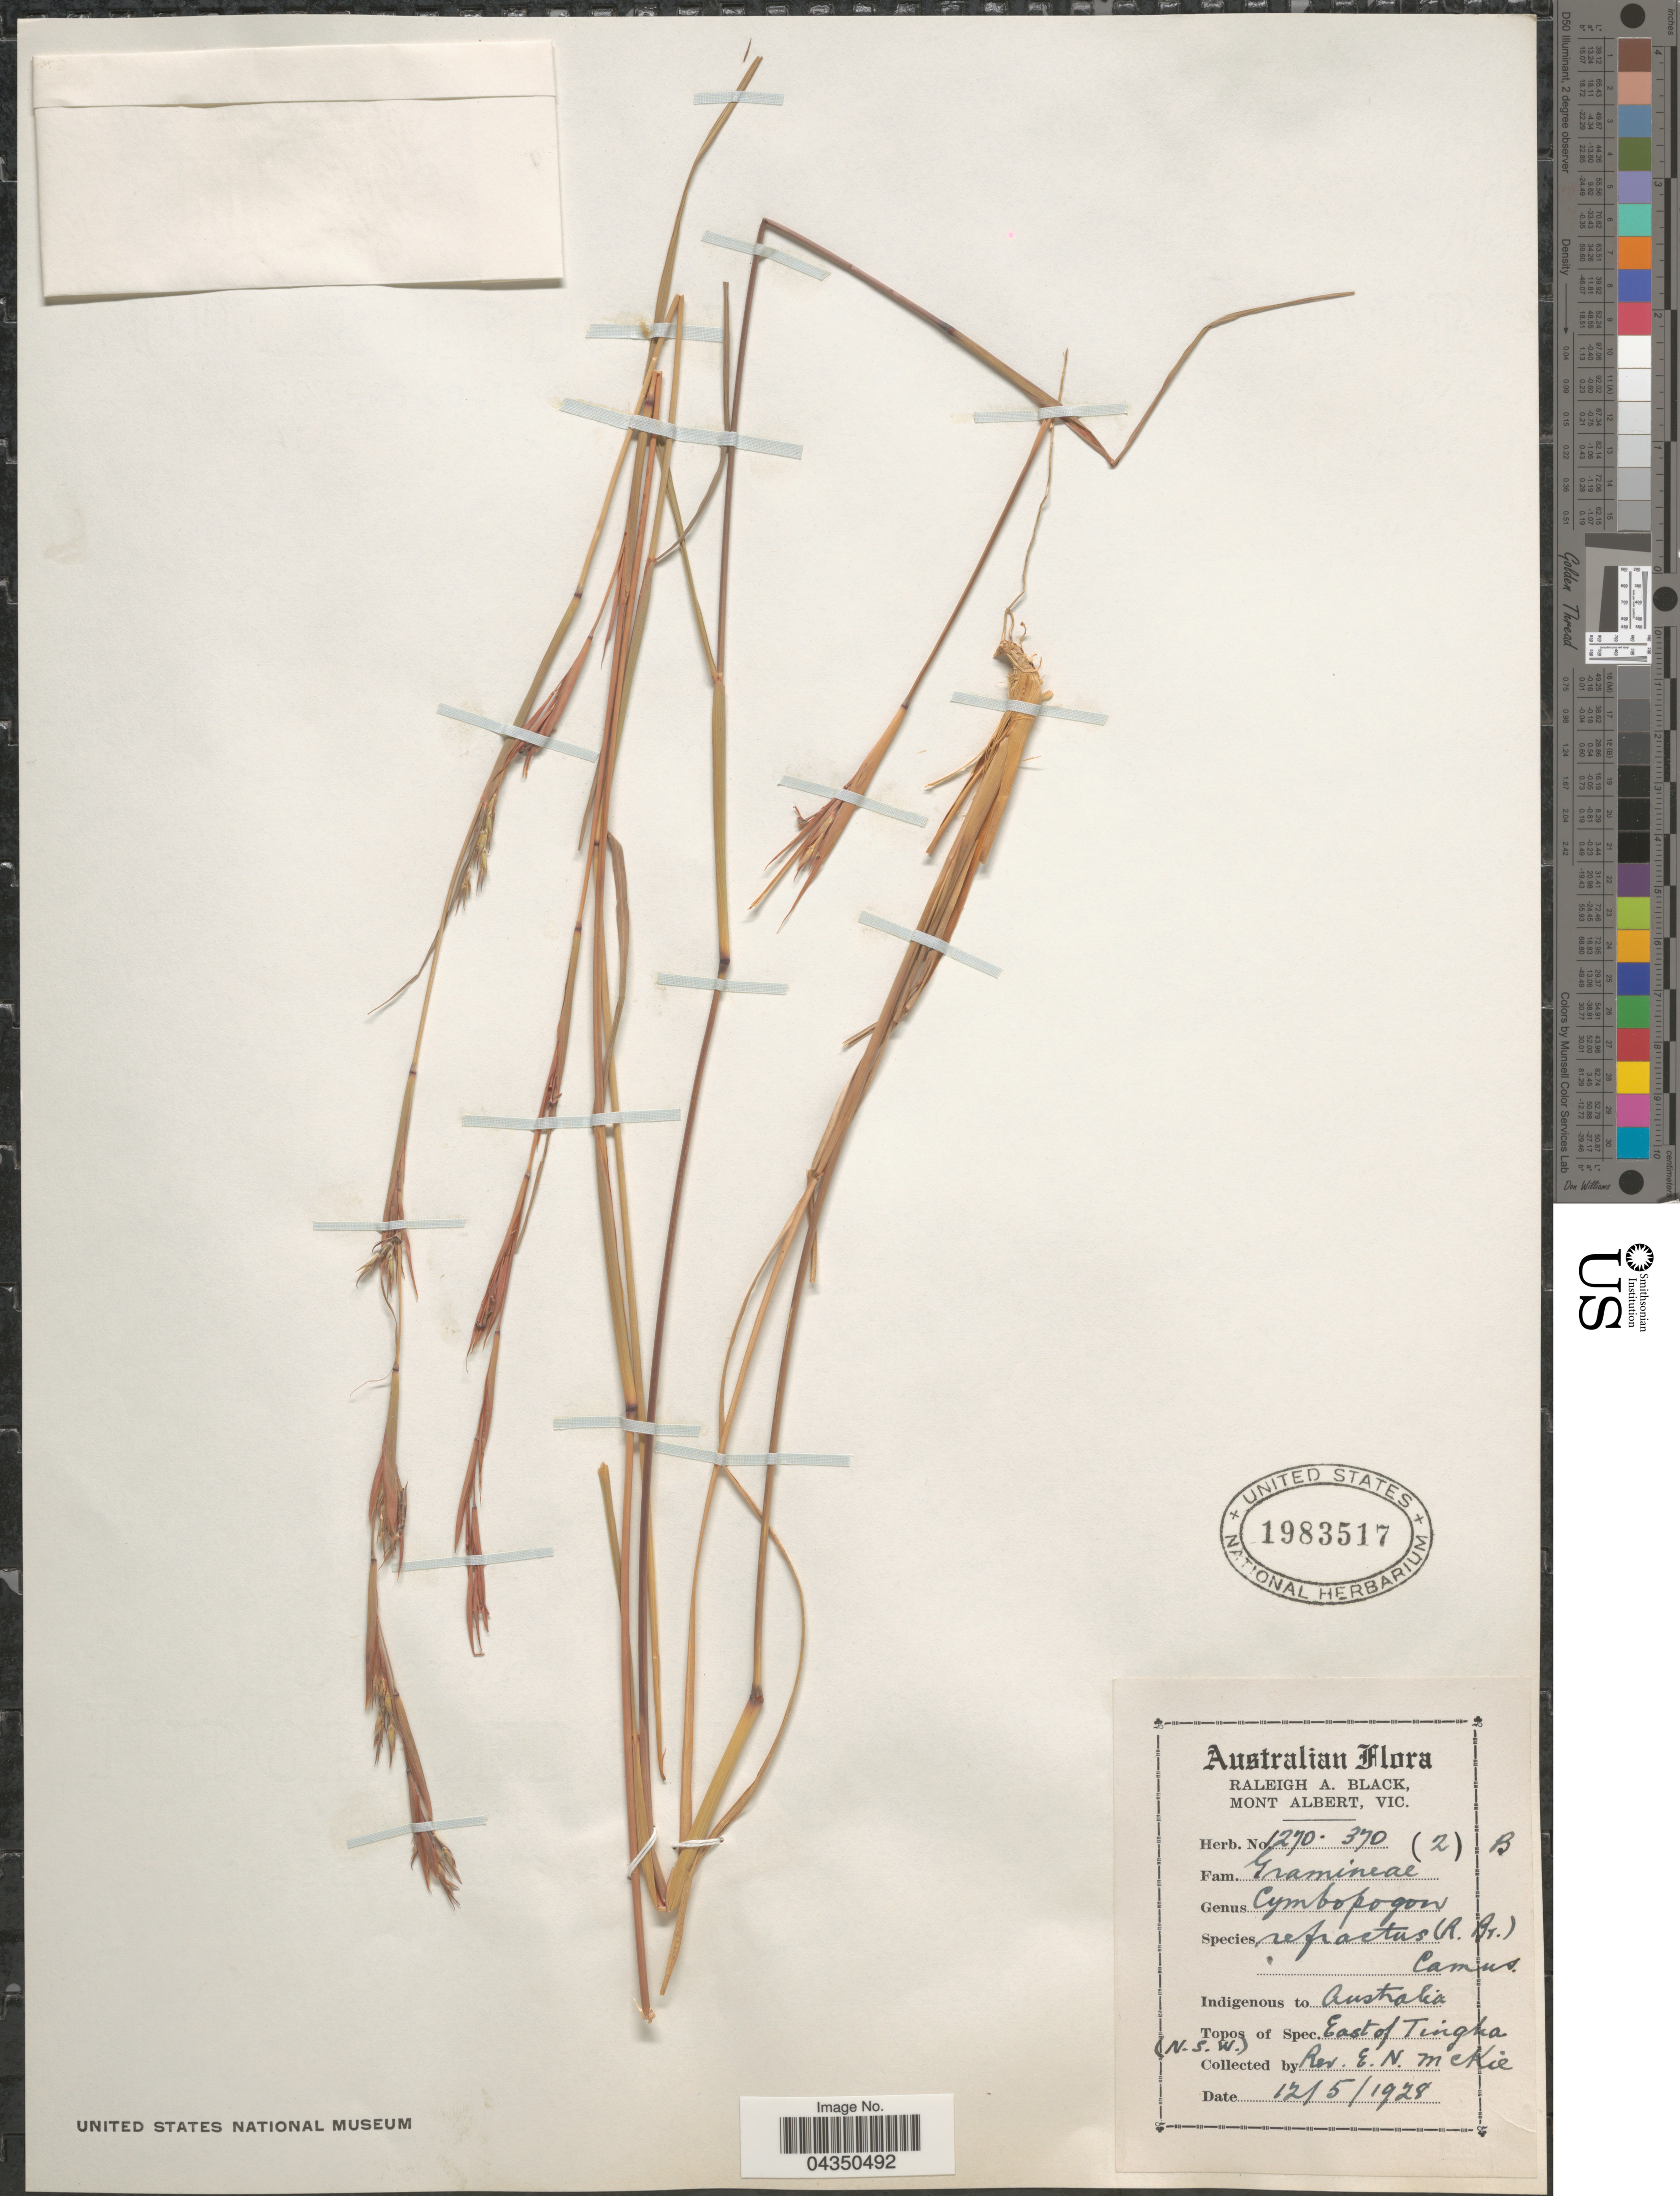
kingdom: Plantae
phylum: Tracheophyta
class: Liliopsida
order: Poales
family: Poaceae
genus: Cymbopogon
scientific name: Cymbopogon refractus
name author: (R. Br.) A. Camus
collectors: E. Mckee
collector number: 1270.370(2)B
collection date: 1928-05-12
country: Australia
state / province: New South Wales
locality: East of Tingha.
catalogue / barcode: US 1983517